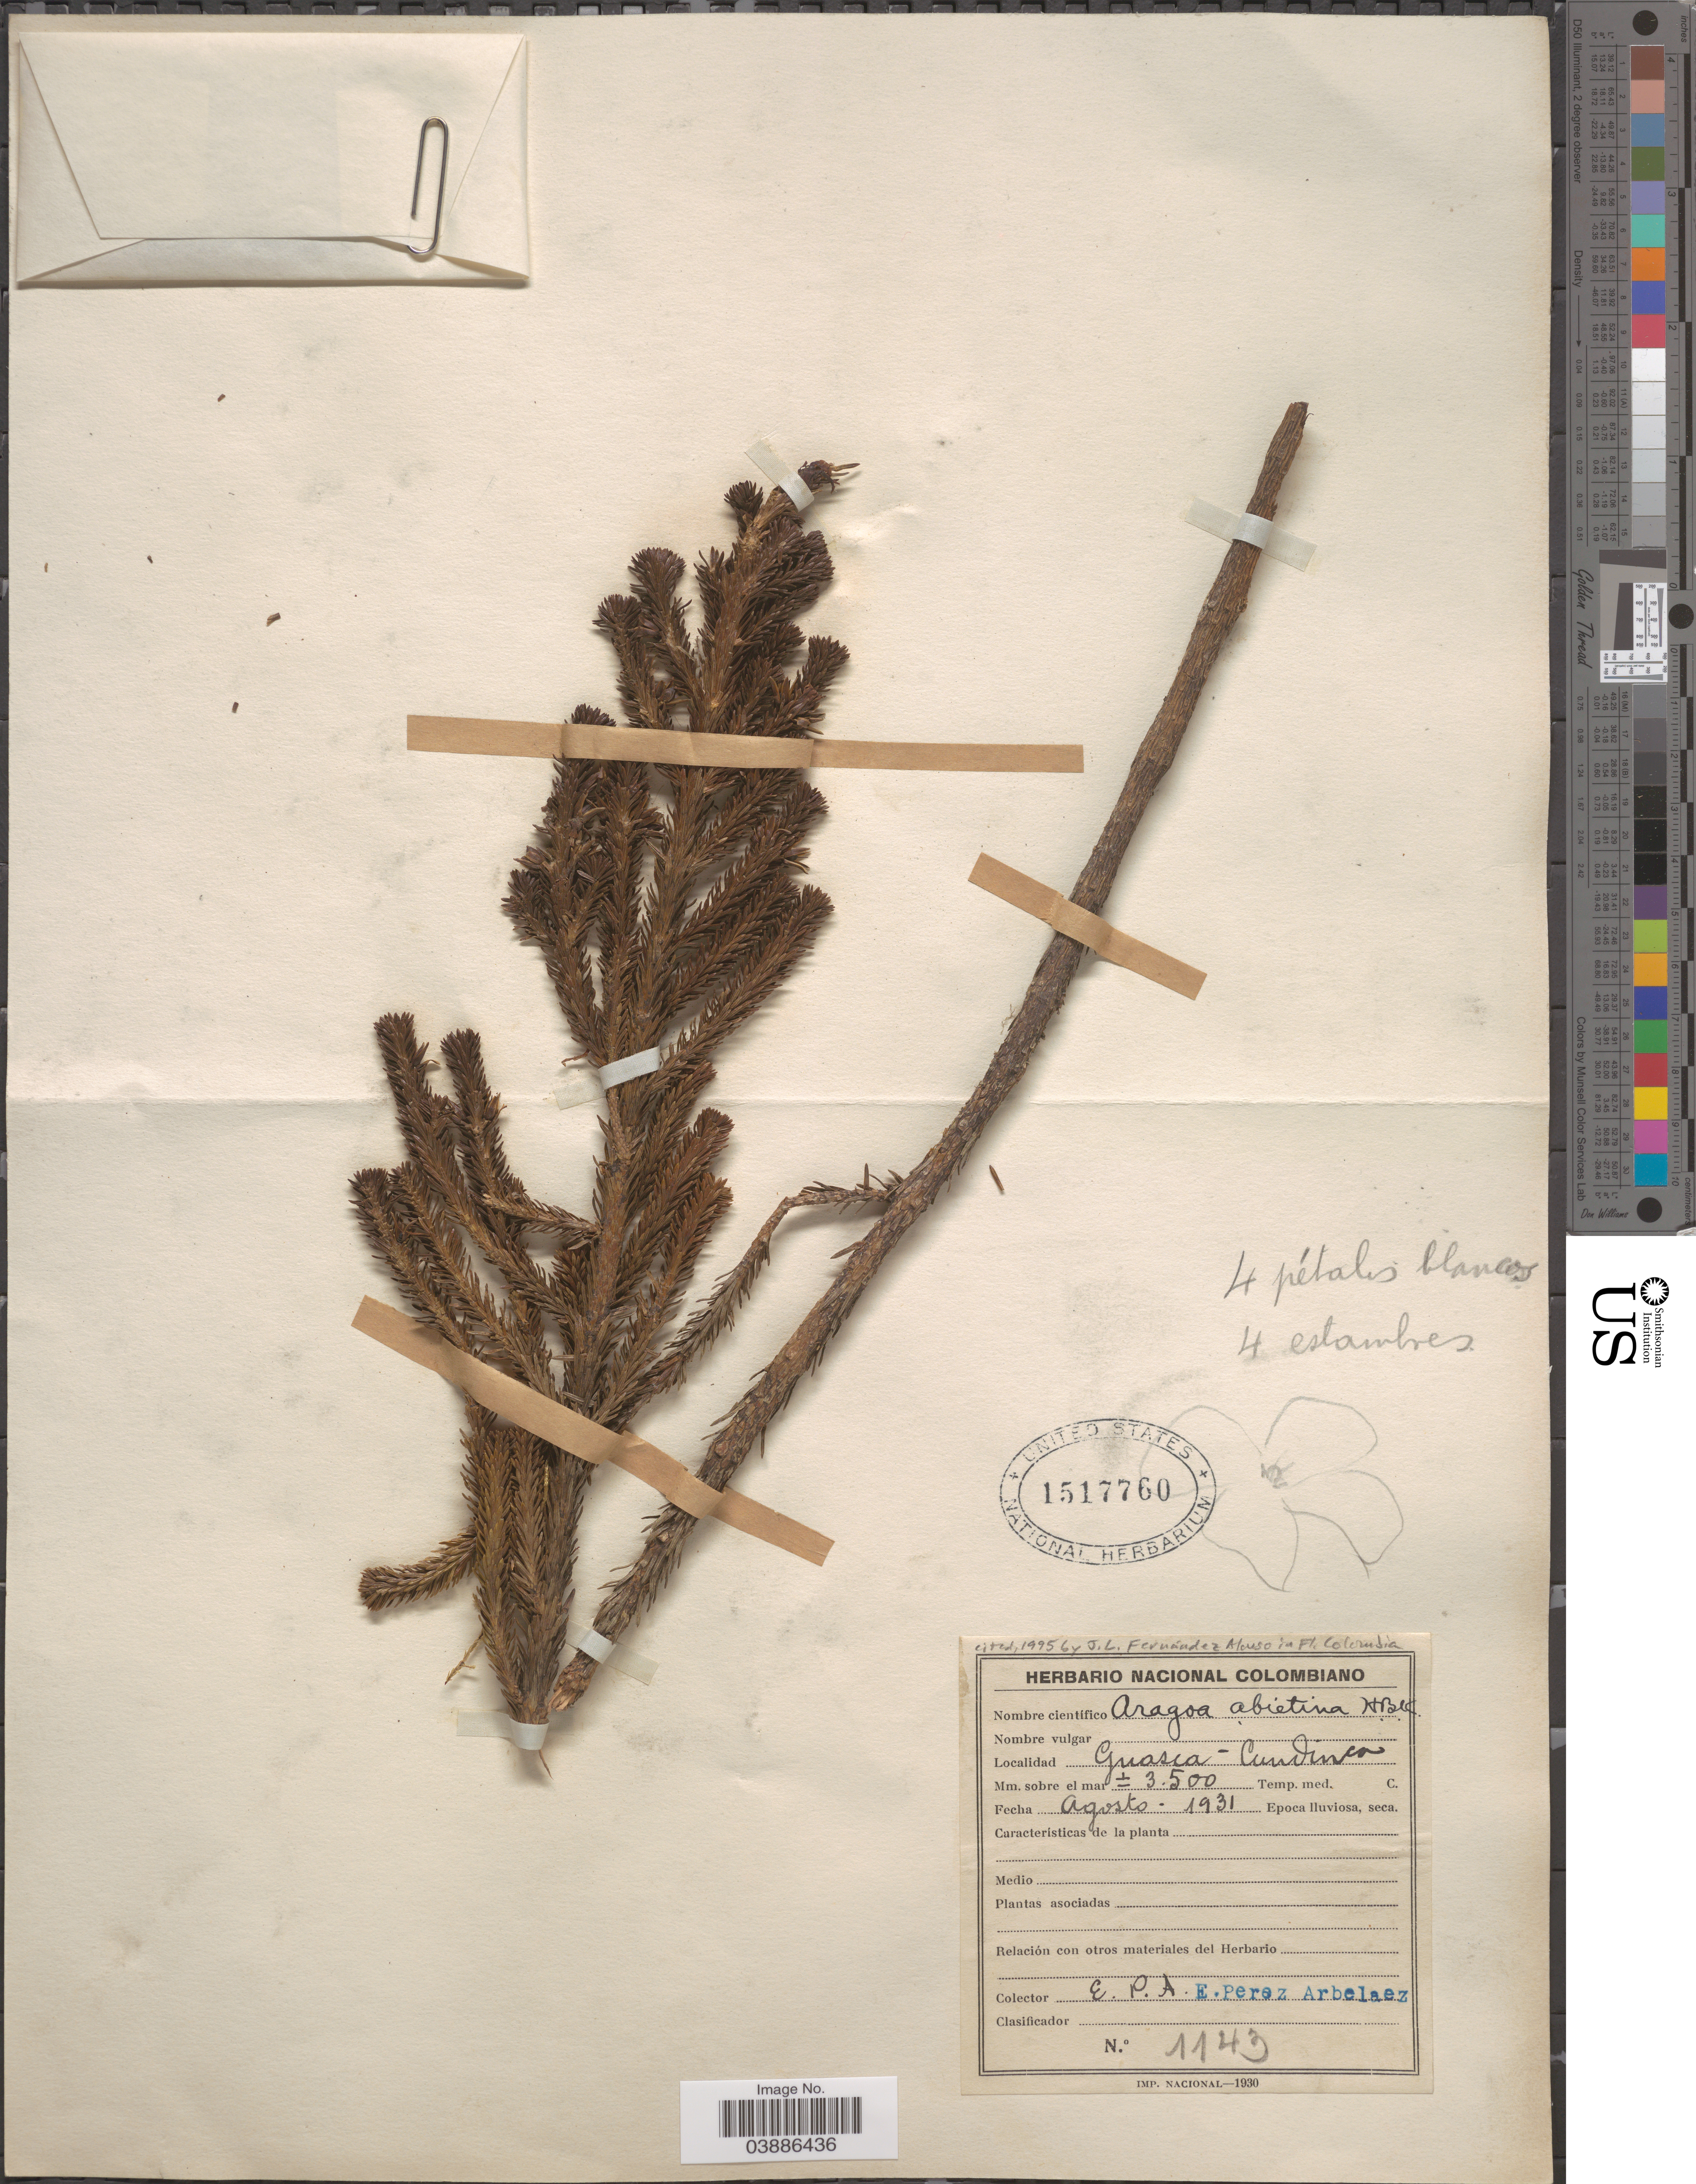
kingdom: Plantae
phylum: Tracheophyta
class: Magnoliopsida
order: Lamiales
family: Plantaginaceae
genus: Aragoa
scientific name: Aragoa abietina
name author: Kunth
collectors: E. Pérez Arbeláez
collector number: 1143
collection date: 1931-08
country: Colombia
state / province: Cundinamarca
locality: Guasca - Cundinca.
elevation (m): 3500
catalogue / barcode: US 1517760